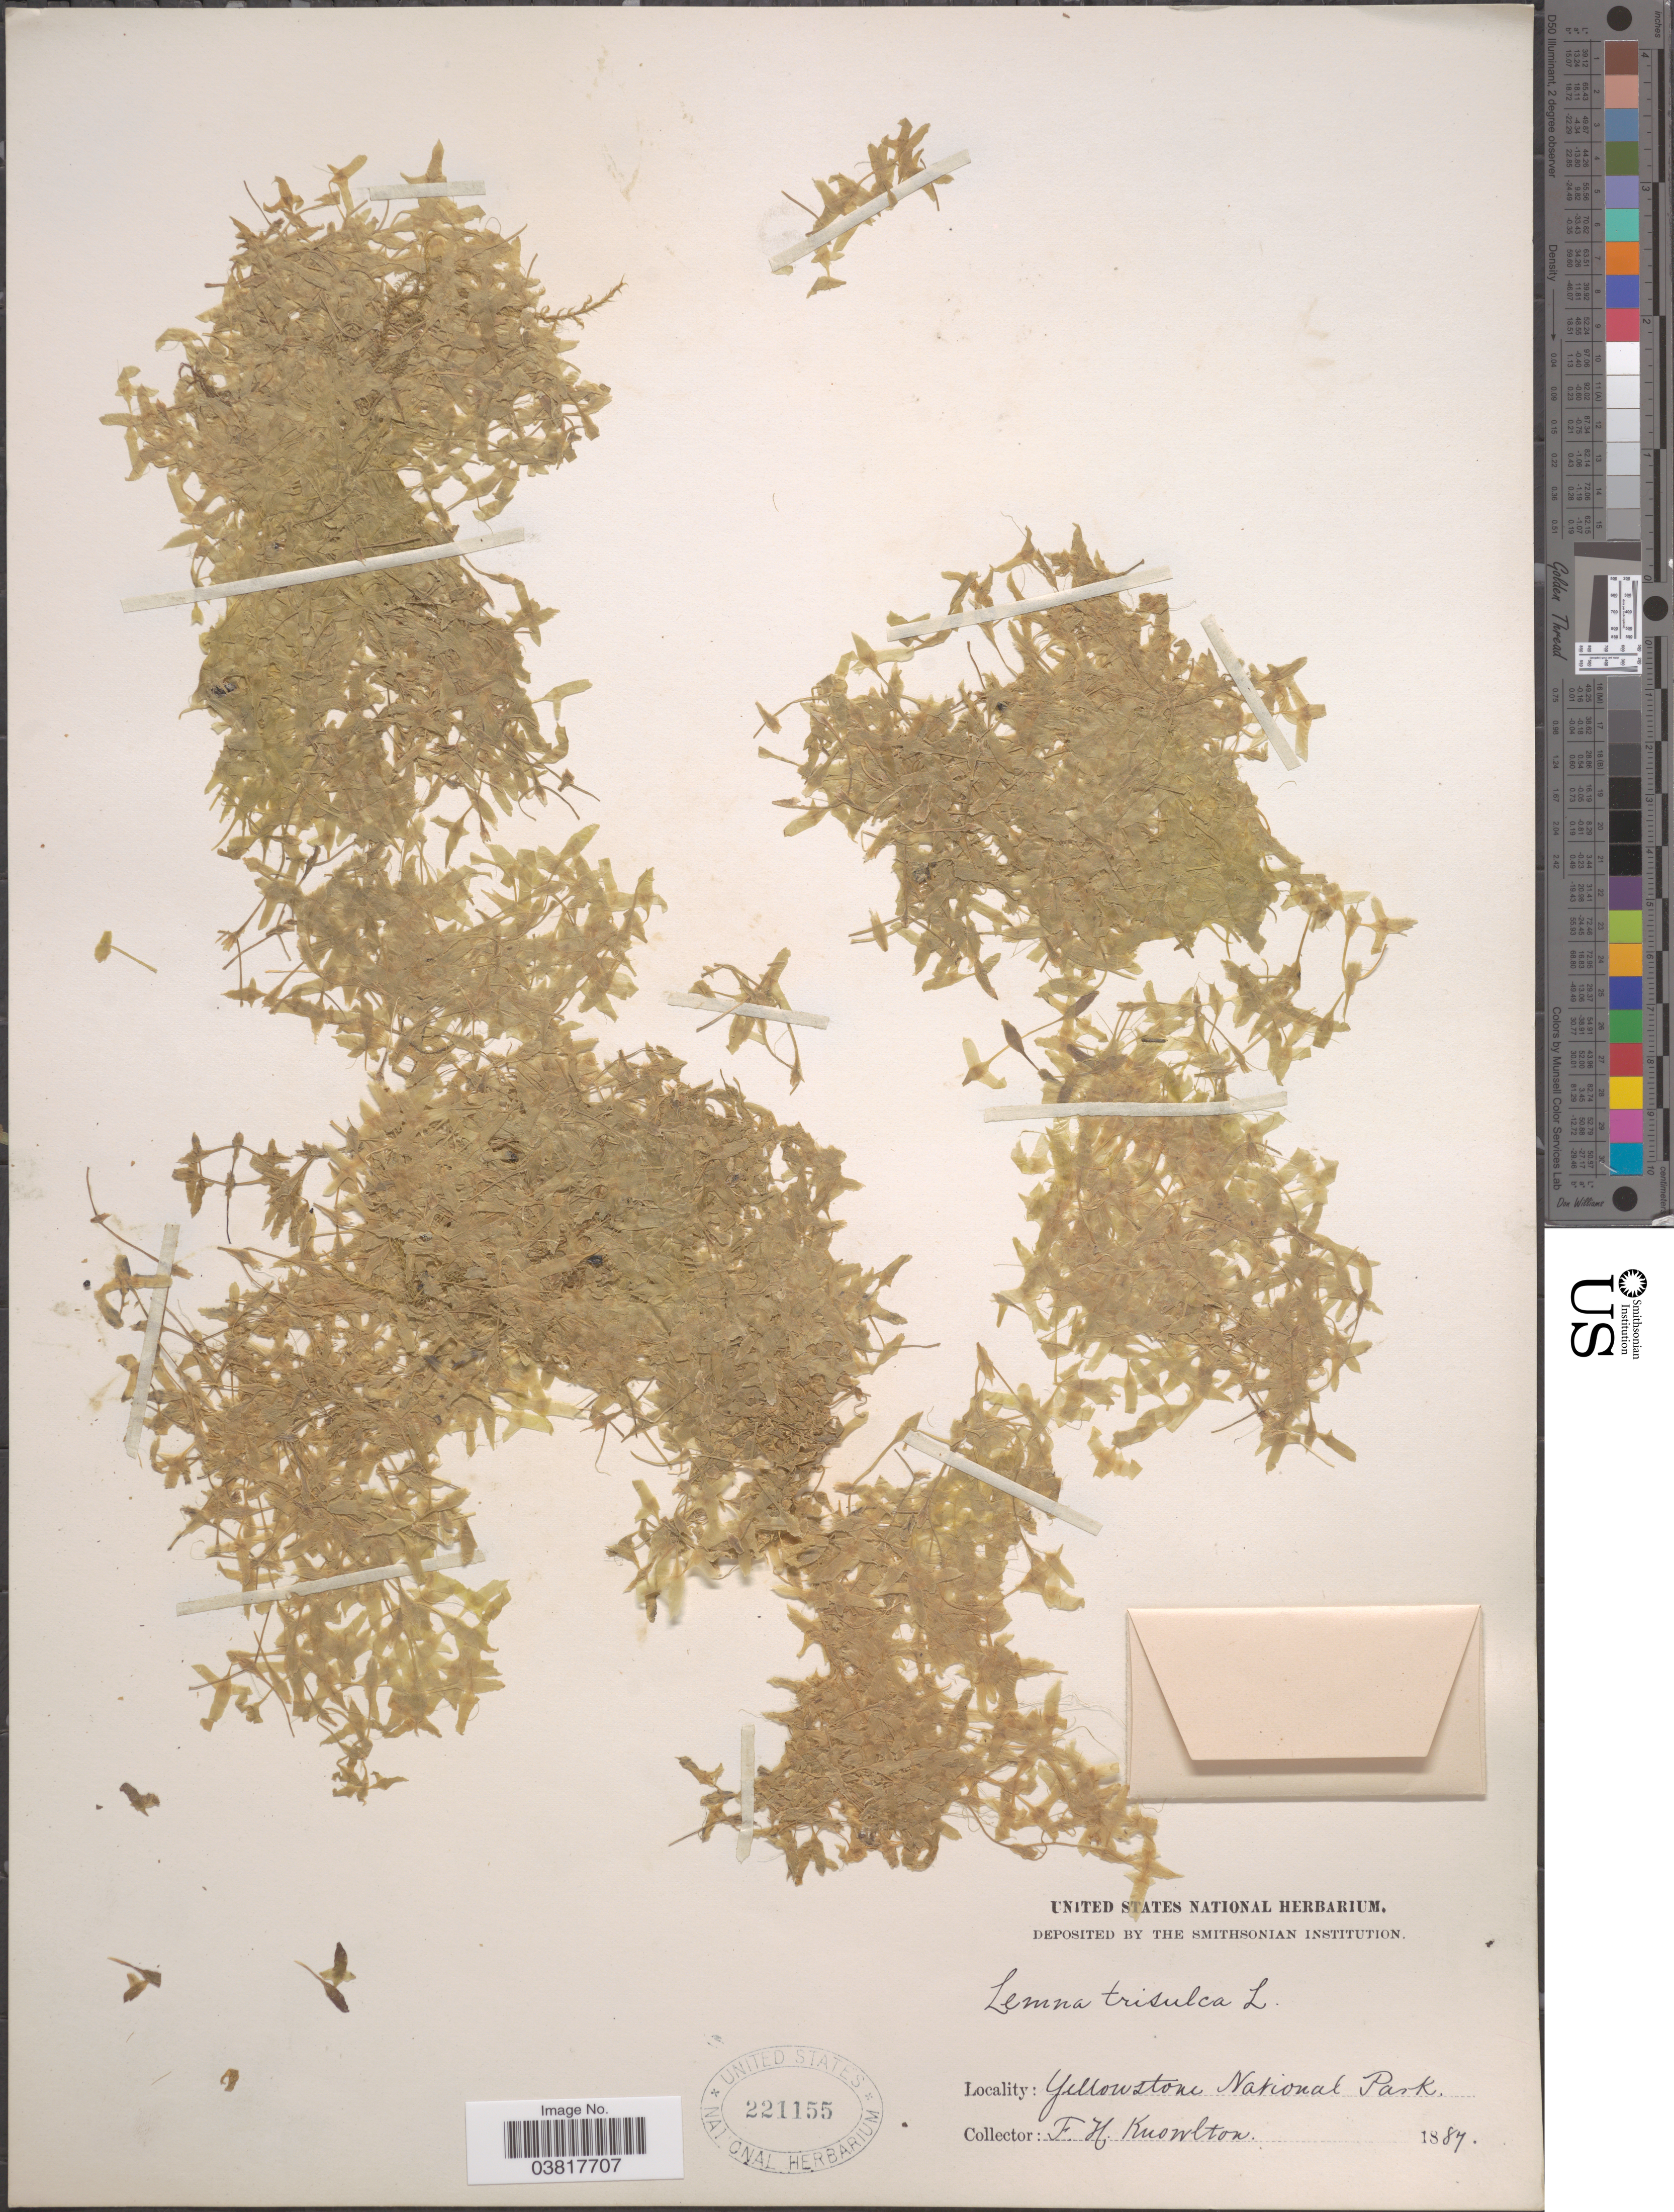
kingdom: Plantae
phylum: Tracheophyta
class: Liliopsida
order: Alismatales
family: Araceae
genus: Lemna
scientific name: Lemna trisulca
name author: L.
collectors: F. H. Knowlton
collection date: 1887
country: United States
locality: Yellowstone National Park.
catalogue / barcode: US 221155